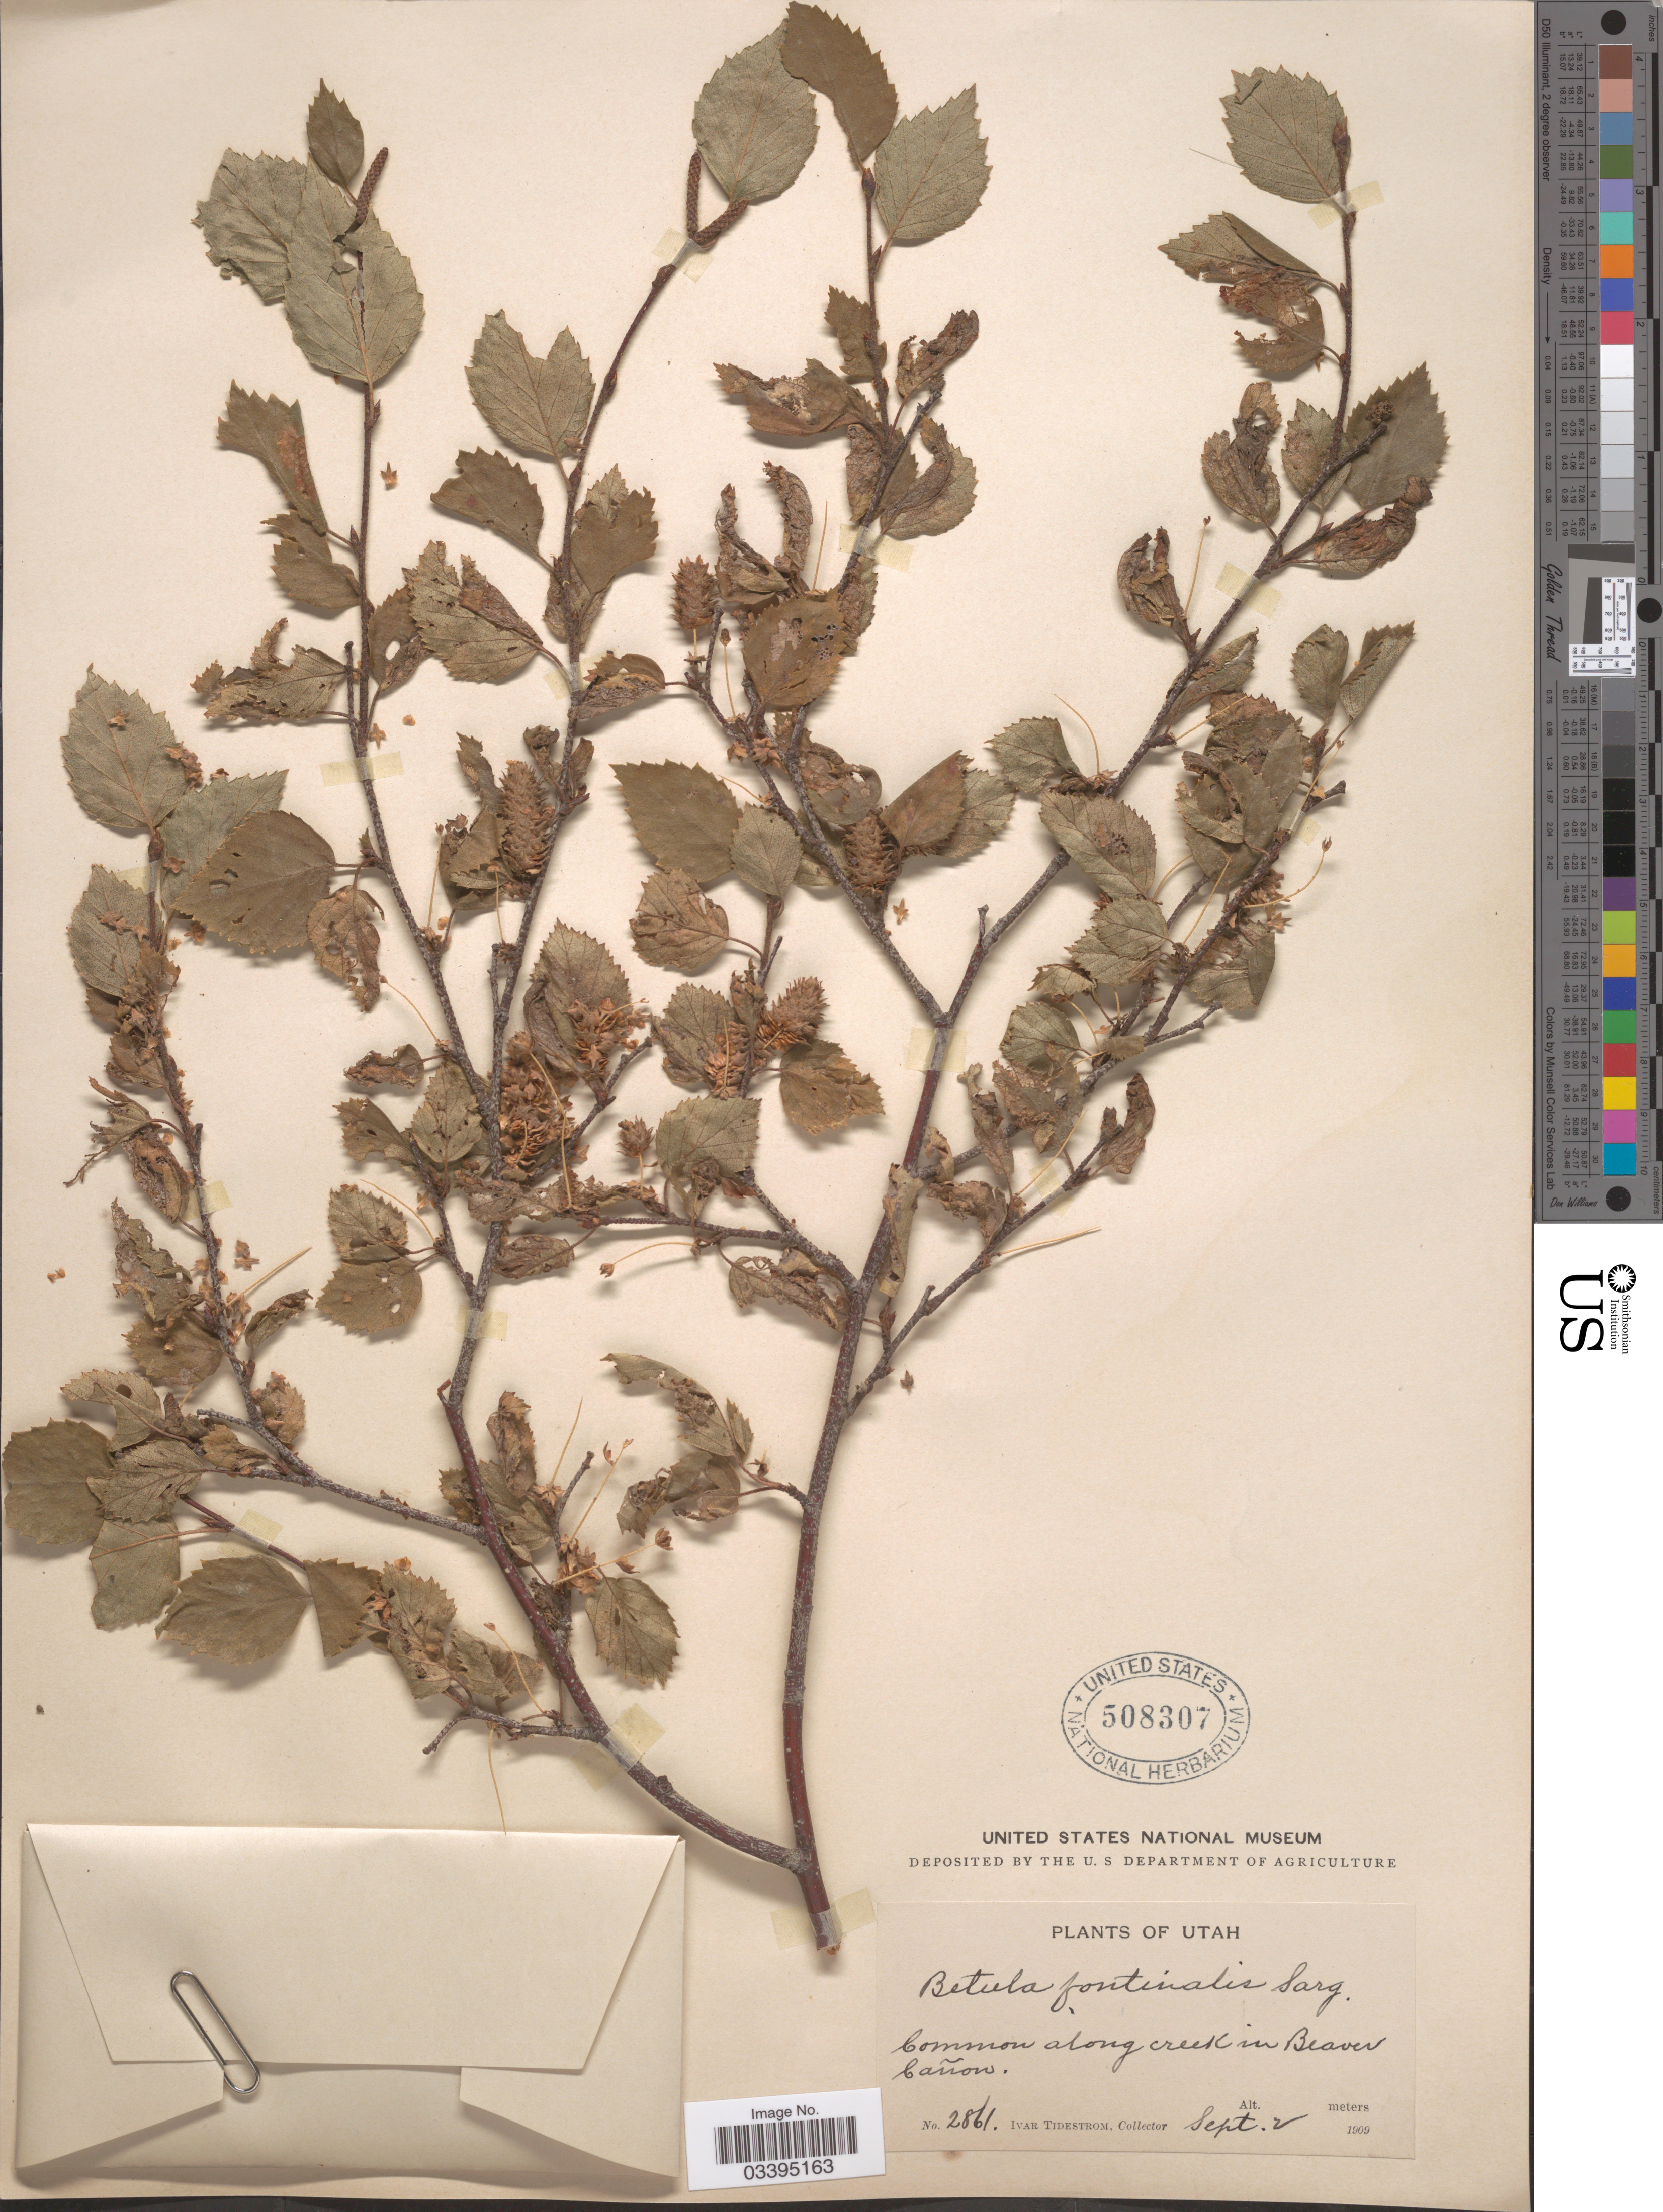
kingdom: Plantae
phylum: Tracheophyta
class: Magnoliopsida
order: Fagales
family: Betulaceae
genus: Betula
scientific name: Betula fontinalis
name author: Sarg.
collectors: I. F. Tidestrom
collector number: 2861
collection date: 1909-09-02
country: United States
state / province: Utah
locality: Along creek in Beaver Cañon.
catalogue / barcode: US 508307